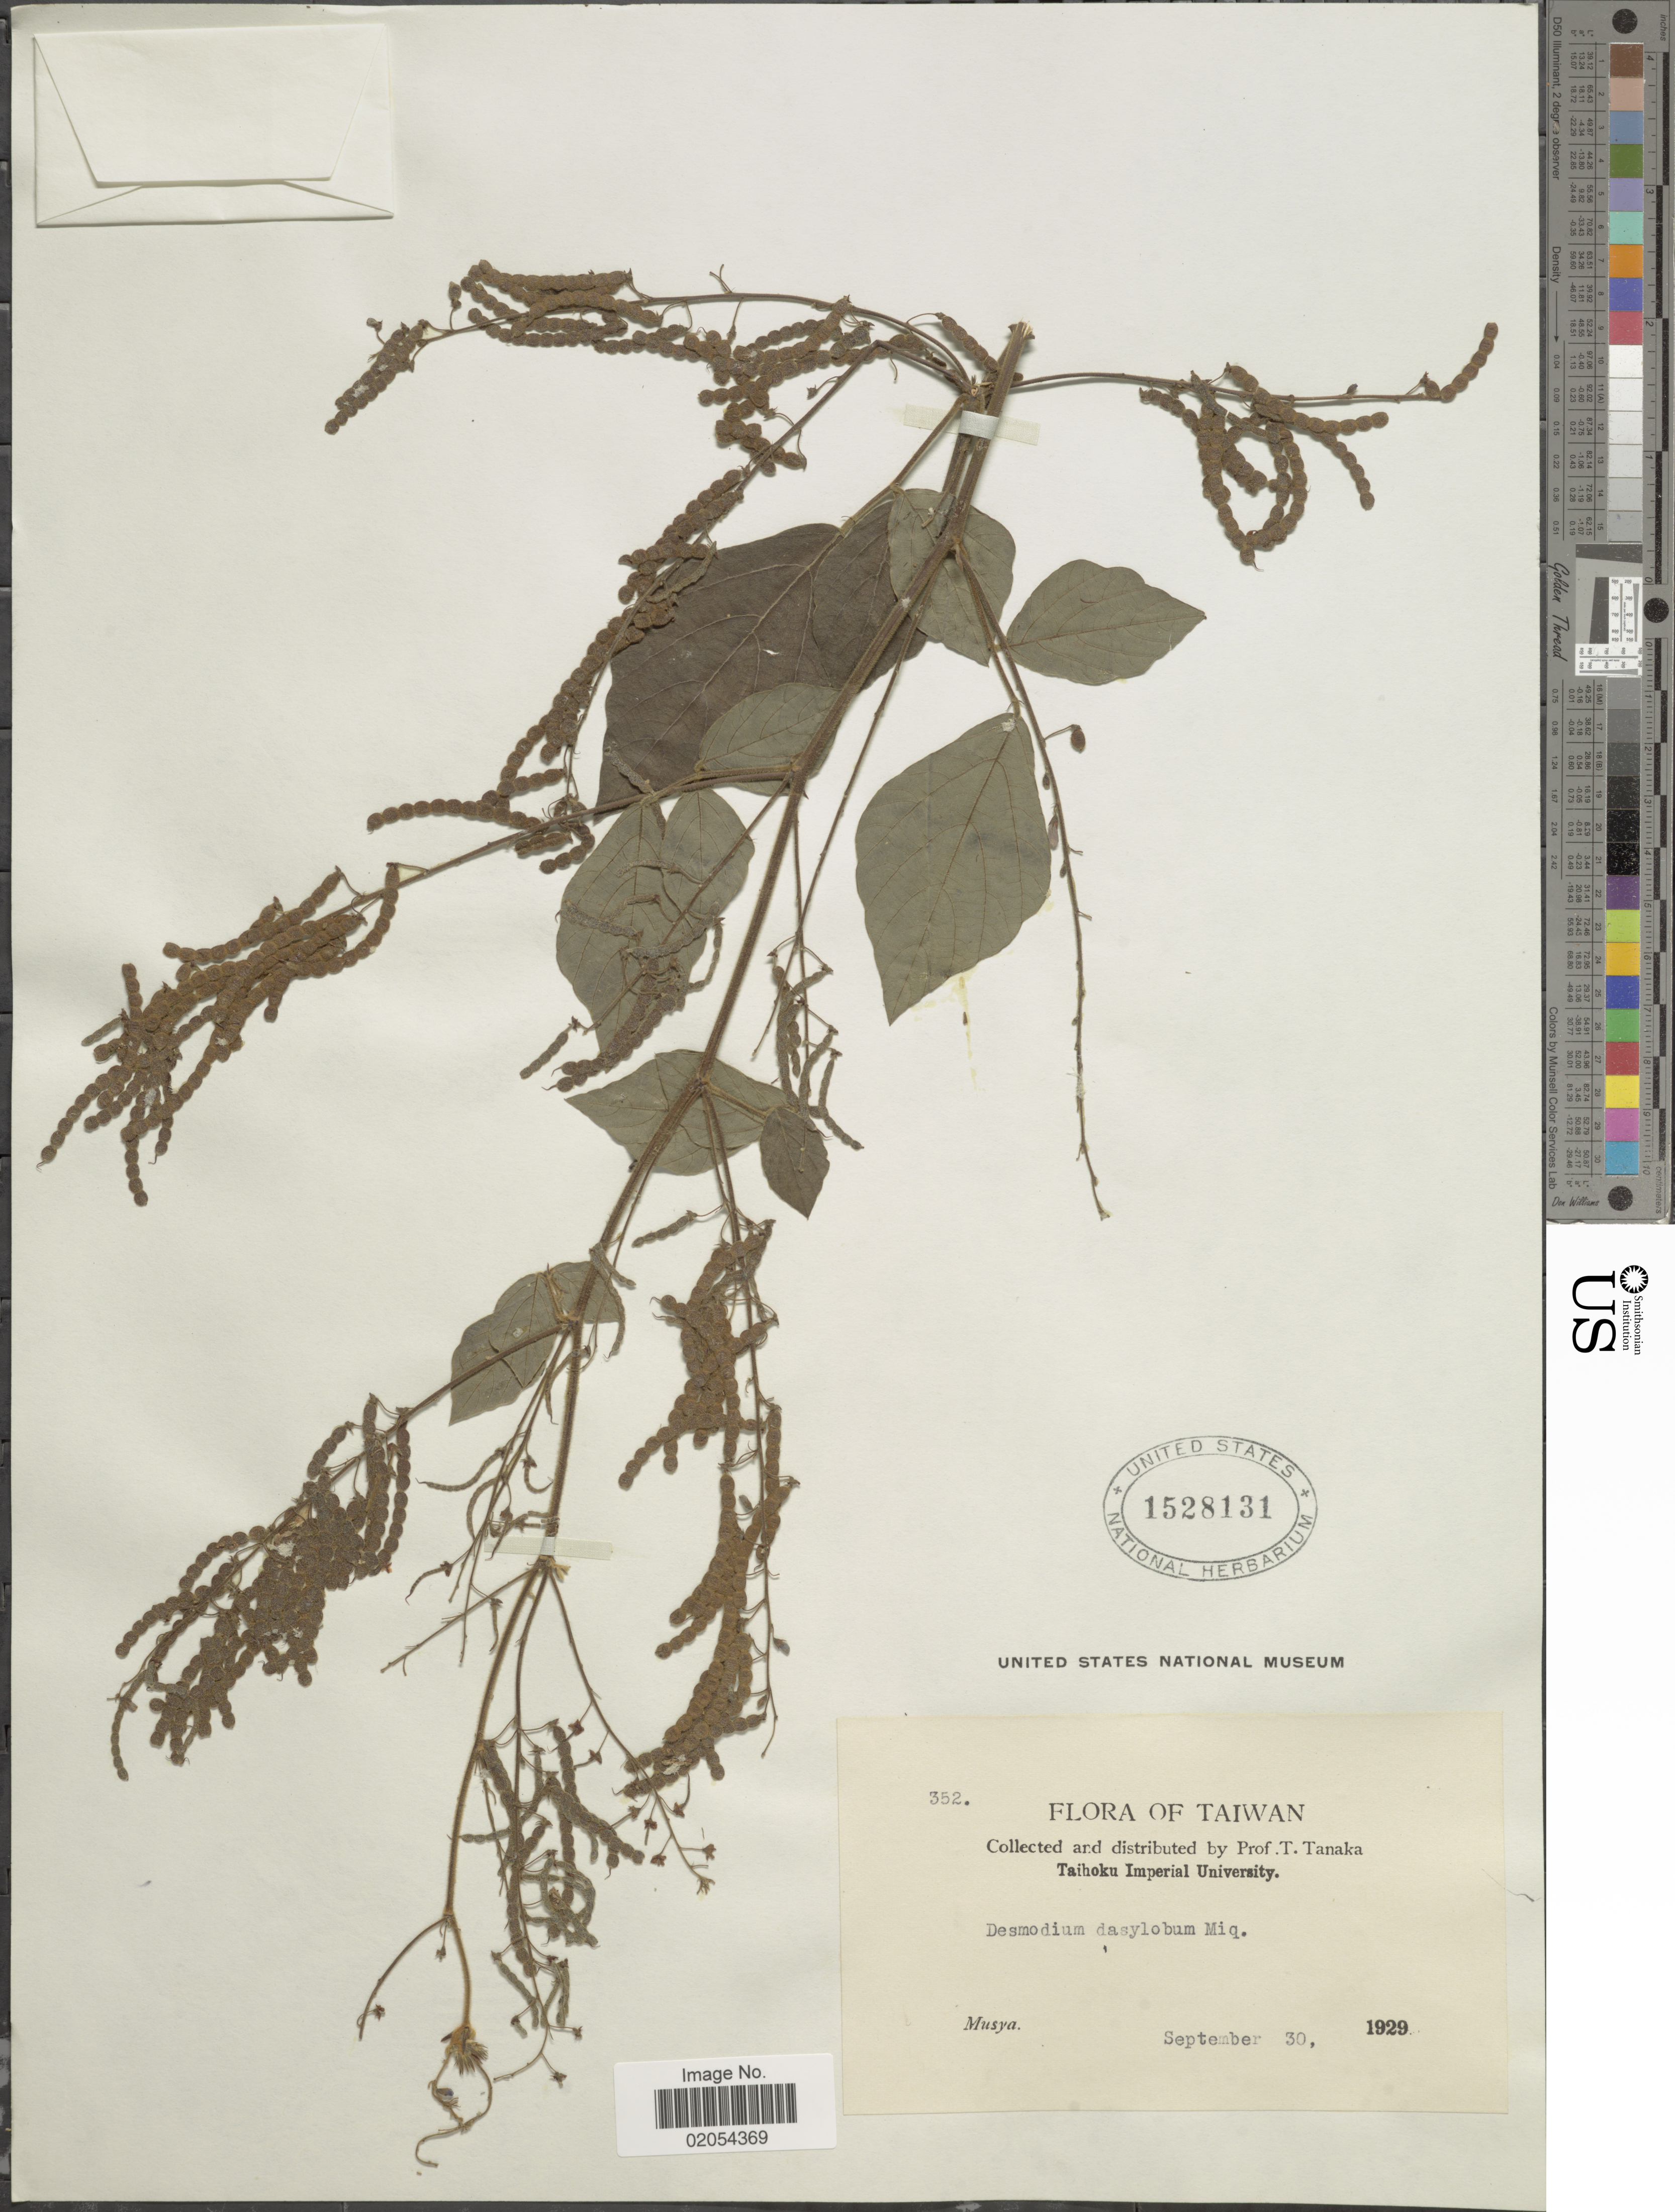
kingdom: Plantae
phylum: Tracheophyta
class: Magnoliopsida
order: Fabales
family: Fabaceae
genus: Puhuaea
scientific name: Puhuaea sequax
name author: (Wall.) H. Ohashi & K. Ohashi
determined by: Strong, Mark T., (BOT), Smithsonian Institution - National Museum of Natural History (UNITED STATES)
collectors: T. Tanaka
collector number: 352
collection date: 1929-09-30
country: Taiwan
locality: Taiwan, Musya.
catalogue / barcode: US 1528131